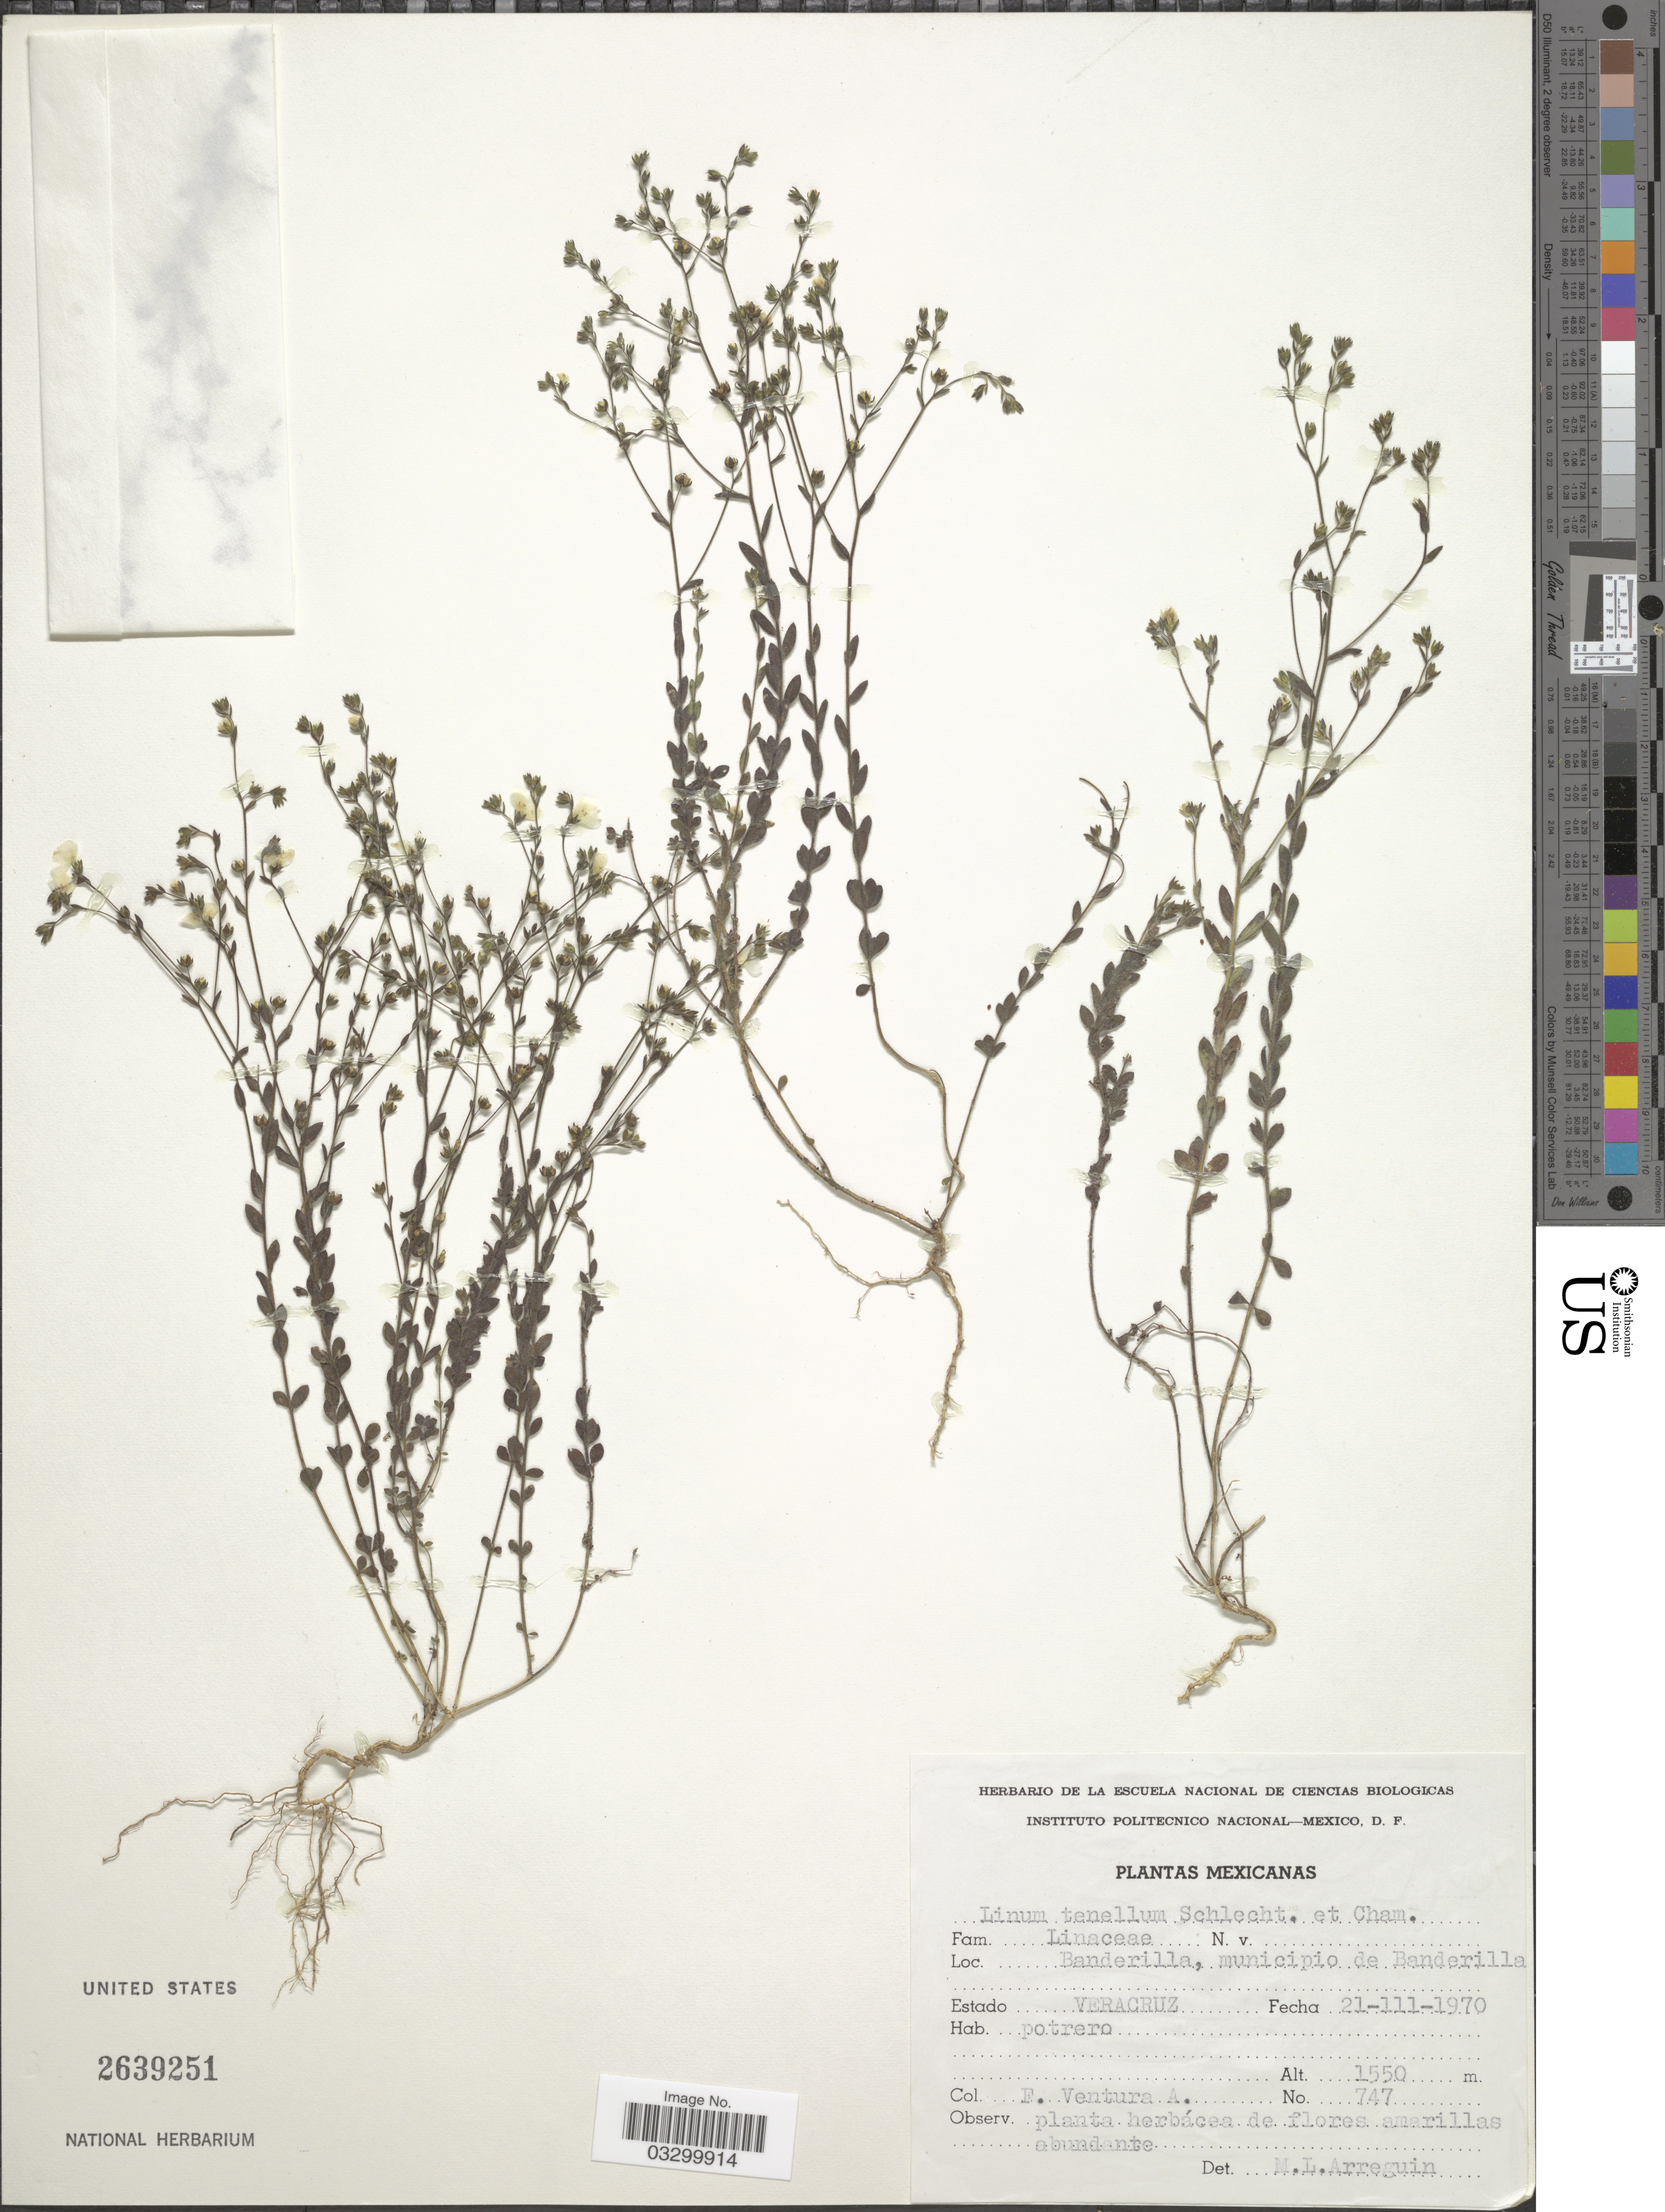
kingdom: Plantae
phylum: Tracheophyta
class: Magnoliopsida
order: Malpighiales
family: Linaceae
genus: Linum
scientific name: Linum tenellum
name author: Schltdl. & Cham.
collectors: F. Ventura A.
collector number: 747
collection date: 1970-03-21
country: Mexico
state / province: Veracruz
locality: Banderilla, municipio de Banderilla. Estado Veracruz.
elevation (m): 1550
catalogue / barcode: US 2639251